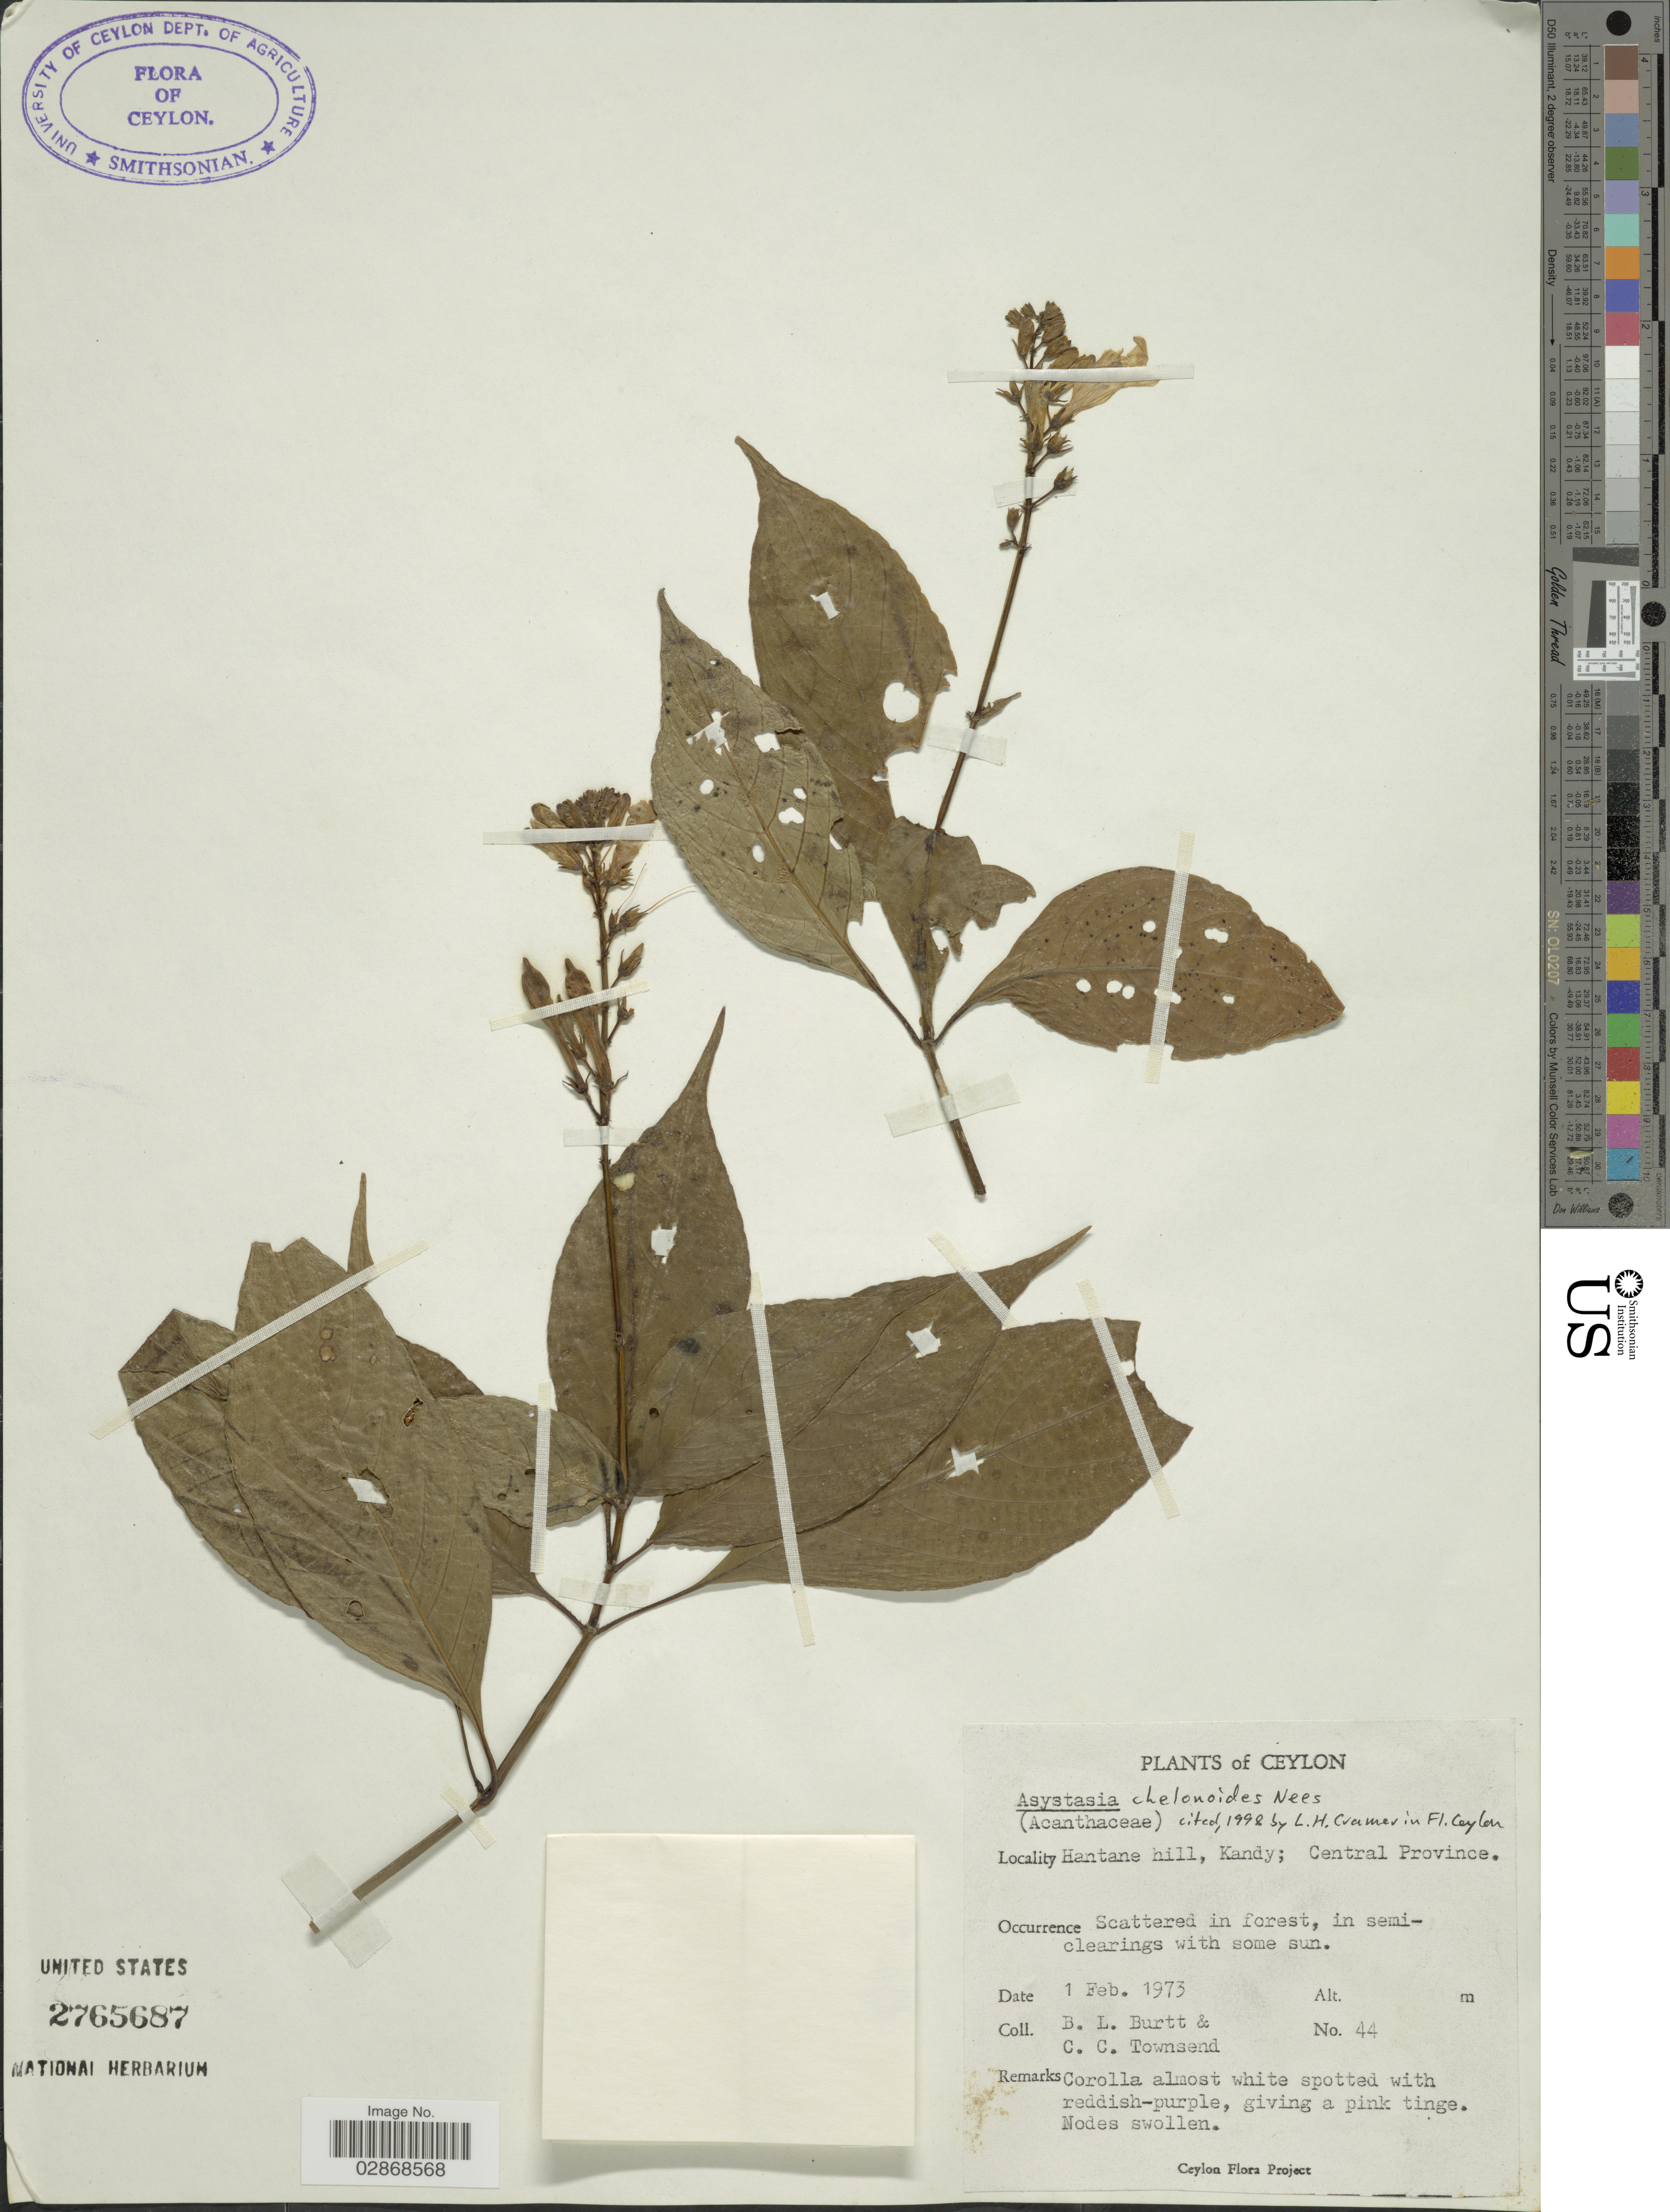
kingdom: Plantae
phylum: Tracheophyta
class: Magnoliopsida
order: Lamiales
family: Acanthaceae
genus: Asystasia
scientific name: Asystasia chelonoides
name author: Nees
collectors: B. L. Burtt & C. C. Townsend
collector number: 44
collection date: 1973-02-01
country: Sri Lanka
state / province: Central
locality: Ceylon. Hantane hill, Kandy.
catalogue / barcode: US 2765687